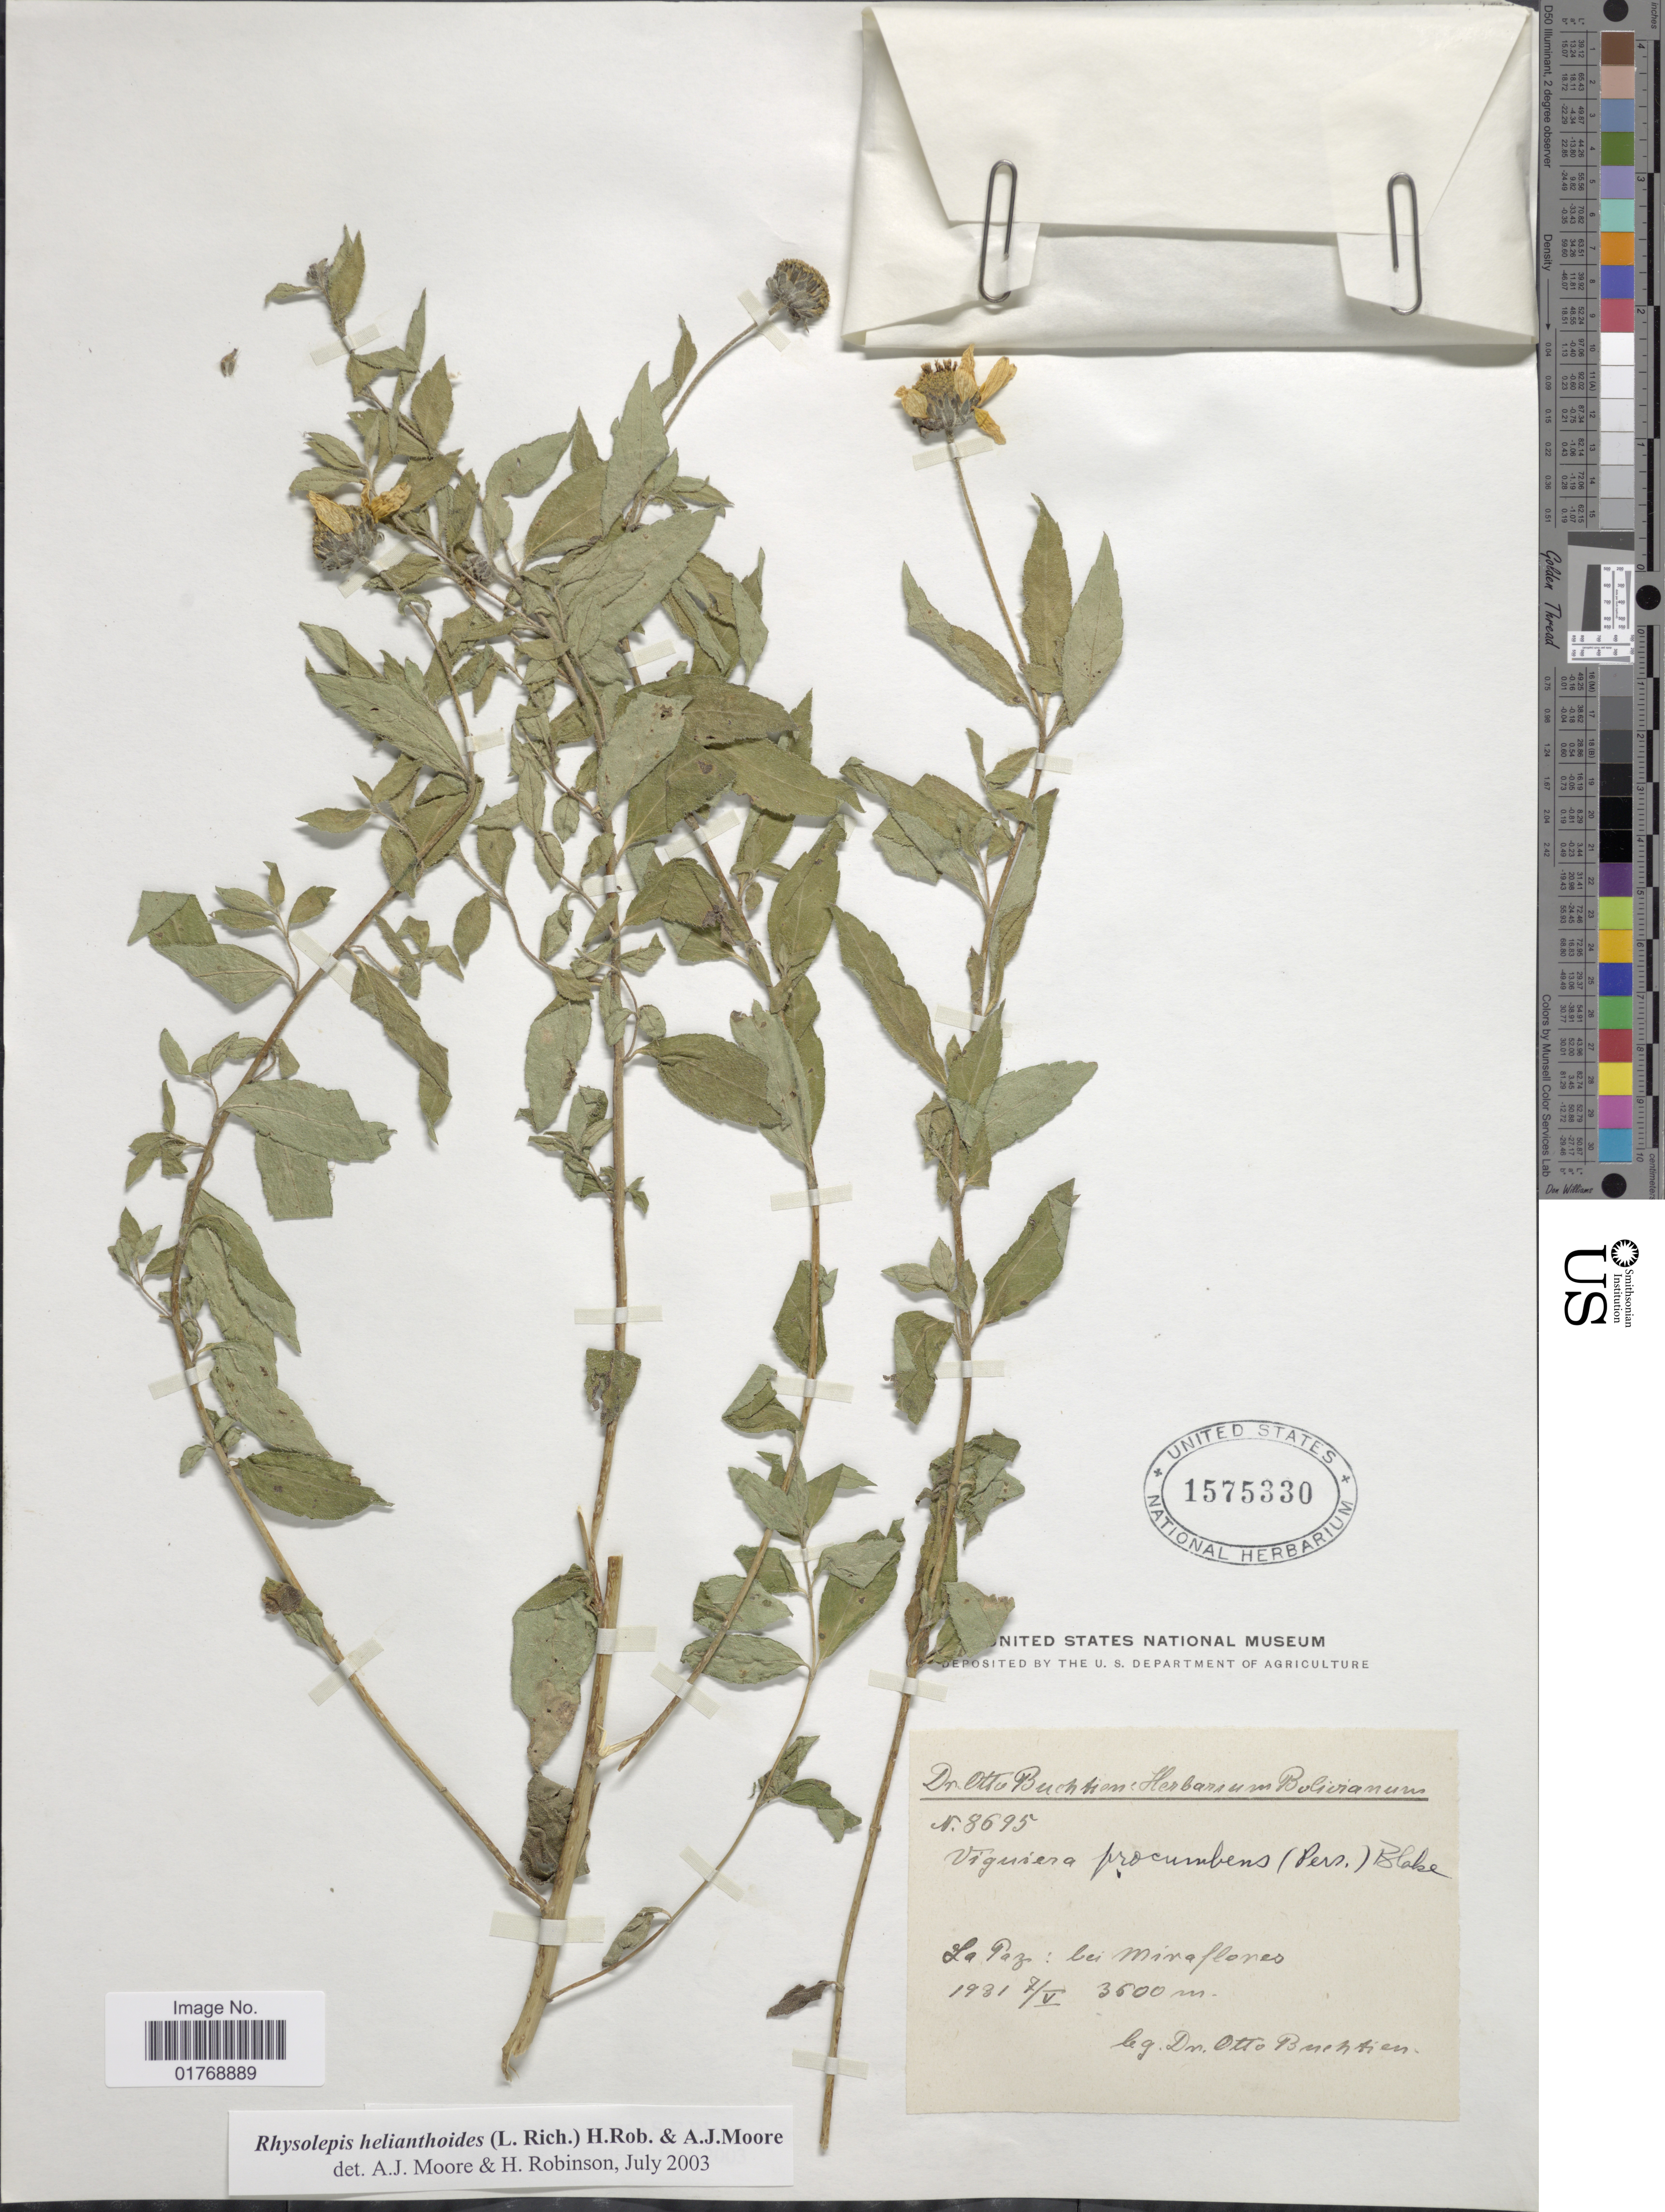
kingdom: Plantae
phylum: Tracheophyta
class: Magnoliopsida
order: Asterales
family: Asteraceae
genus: Viguiera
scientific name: Viguiera procumbens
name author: (Pers.) S.F. Blake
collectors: O. Buchtien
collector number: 8695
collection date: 1931-05-07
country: Bolivia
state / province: La Paz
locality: La Paz: bei Miraflores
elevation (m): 3600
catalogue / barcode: US 1575330